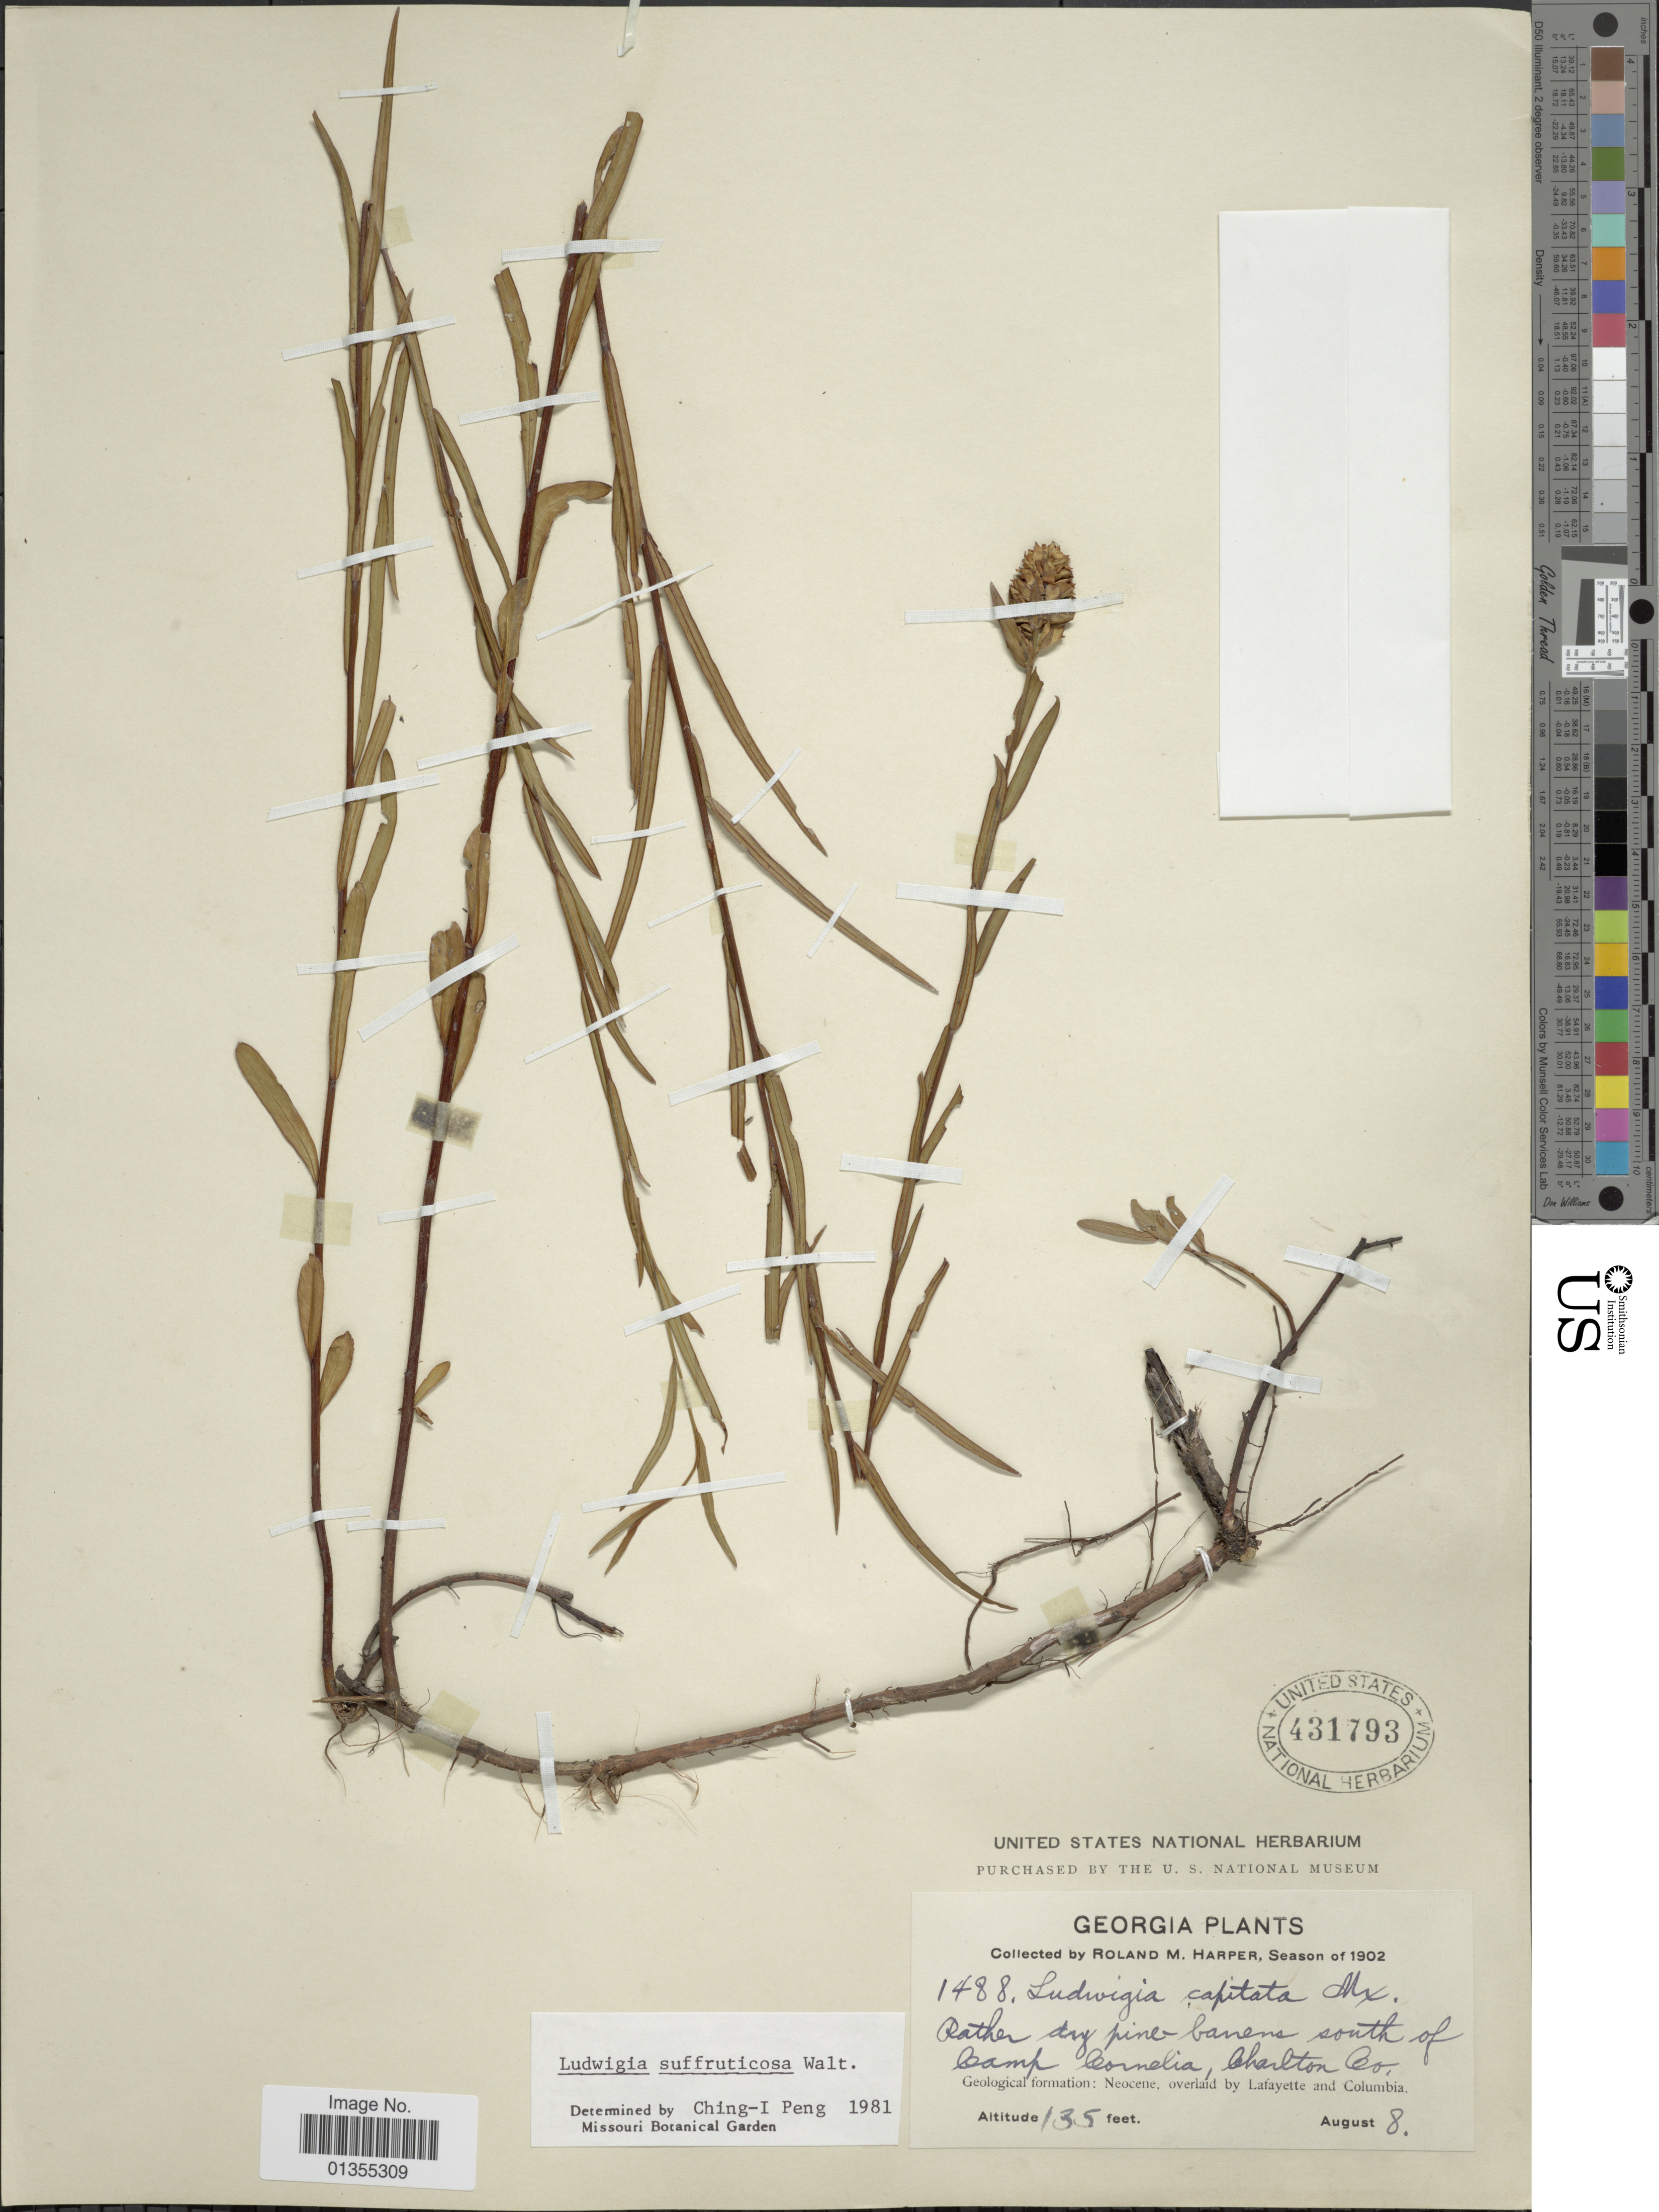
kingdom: Plantae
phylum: Tracheophyta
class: Magnoliopsida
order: Myrtales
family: Onagraceae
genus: Ludwigia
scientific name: Ludwigia suffruticosa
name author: Walter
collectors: R. M. Harper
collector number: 1488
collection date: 1902-08-08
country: United States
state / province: Georgia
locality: Rather dry pine barrens south of Camp Cornelia, Charlton Co.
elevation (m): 41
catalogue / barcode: US 431793